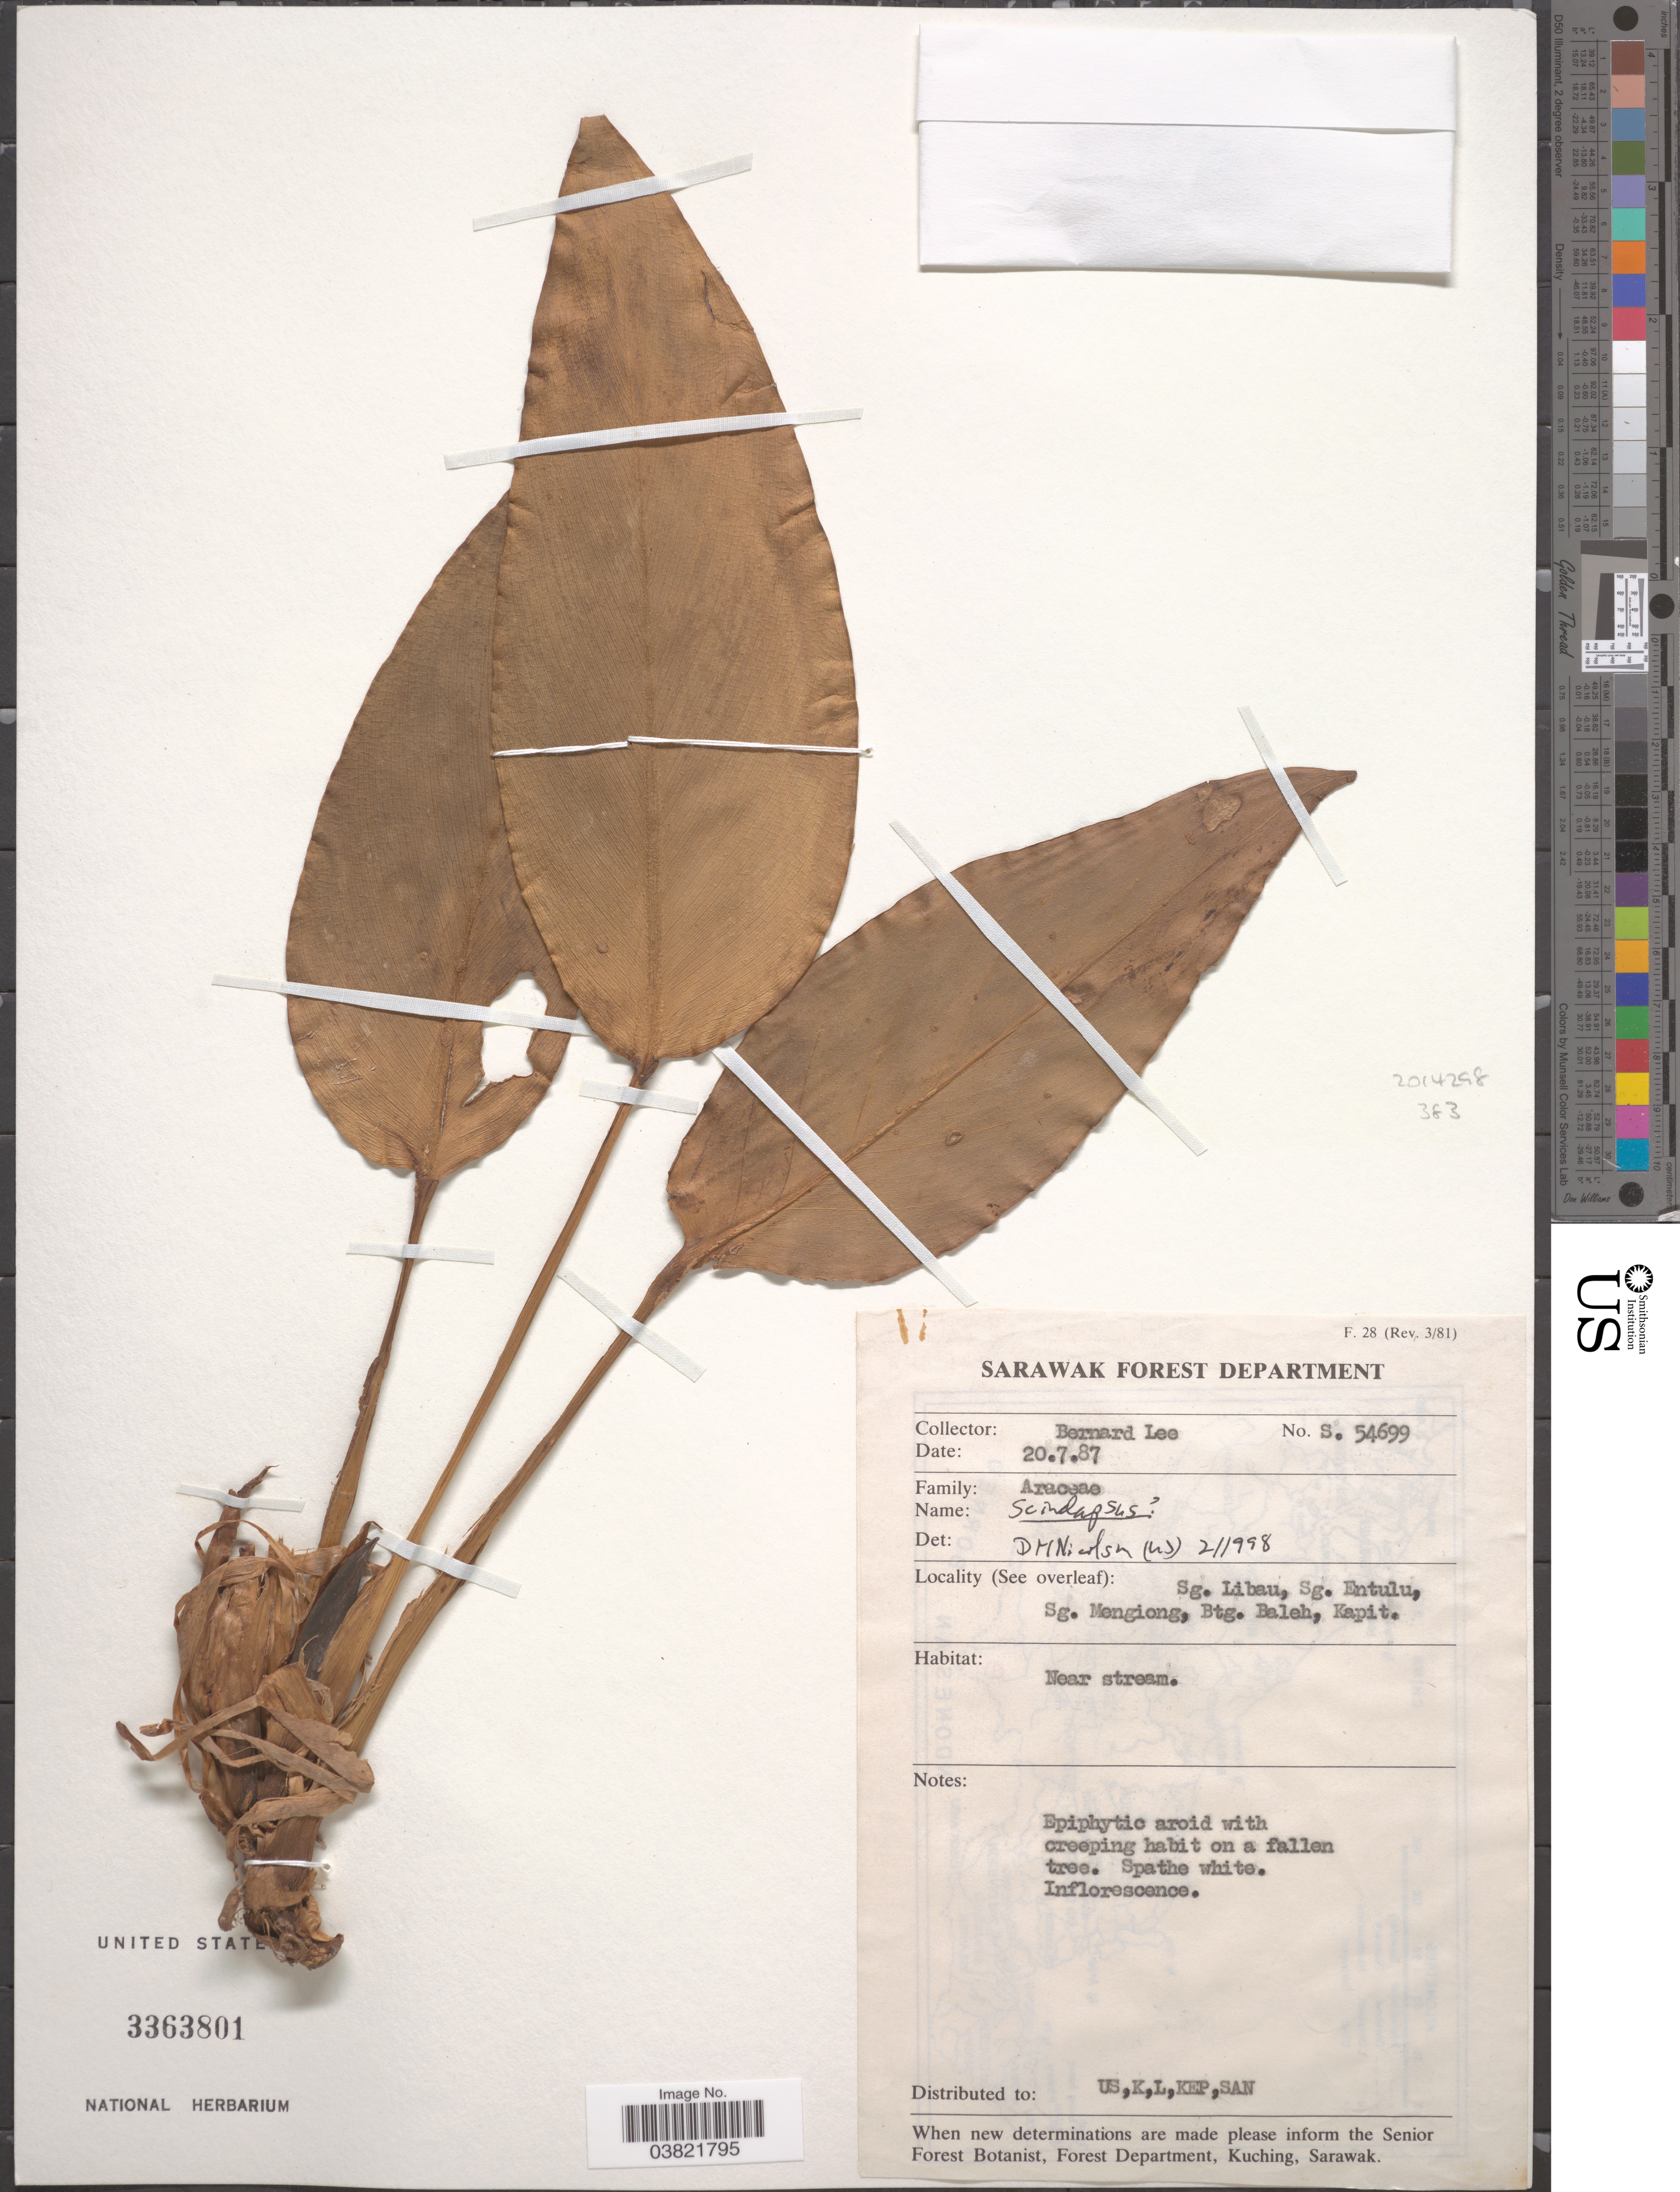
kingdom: Plantae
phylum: Tracheophyta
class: Liliopsida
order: Alismatales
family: Araceae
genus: Scindapsus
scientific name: Scindapsus sp.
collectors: B. Lee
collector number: S54699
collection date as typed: Transcribed d/m/y: 20/7/87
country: Malaysia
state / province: Sarawak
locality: Sg. Libau, Sg. Entulu, Sg. Mengiong, Btg. Baleh, Kapit.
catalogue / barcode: US 3363801